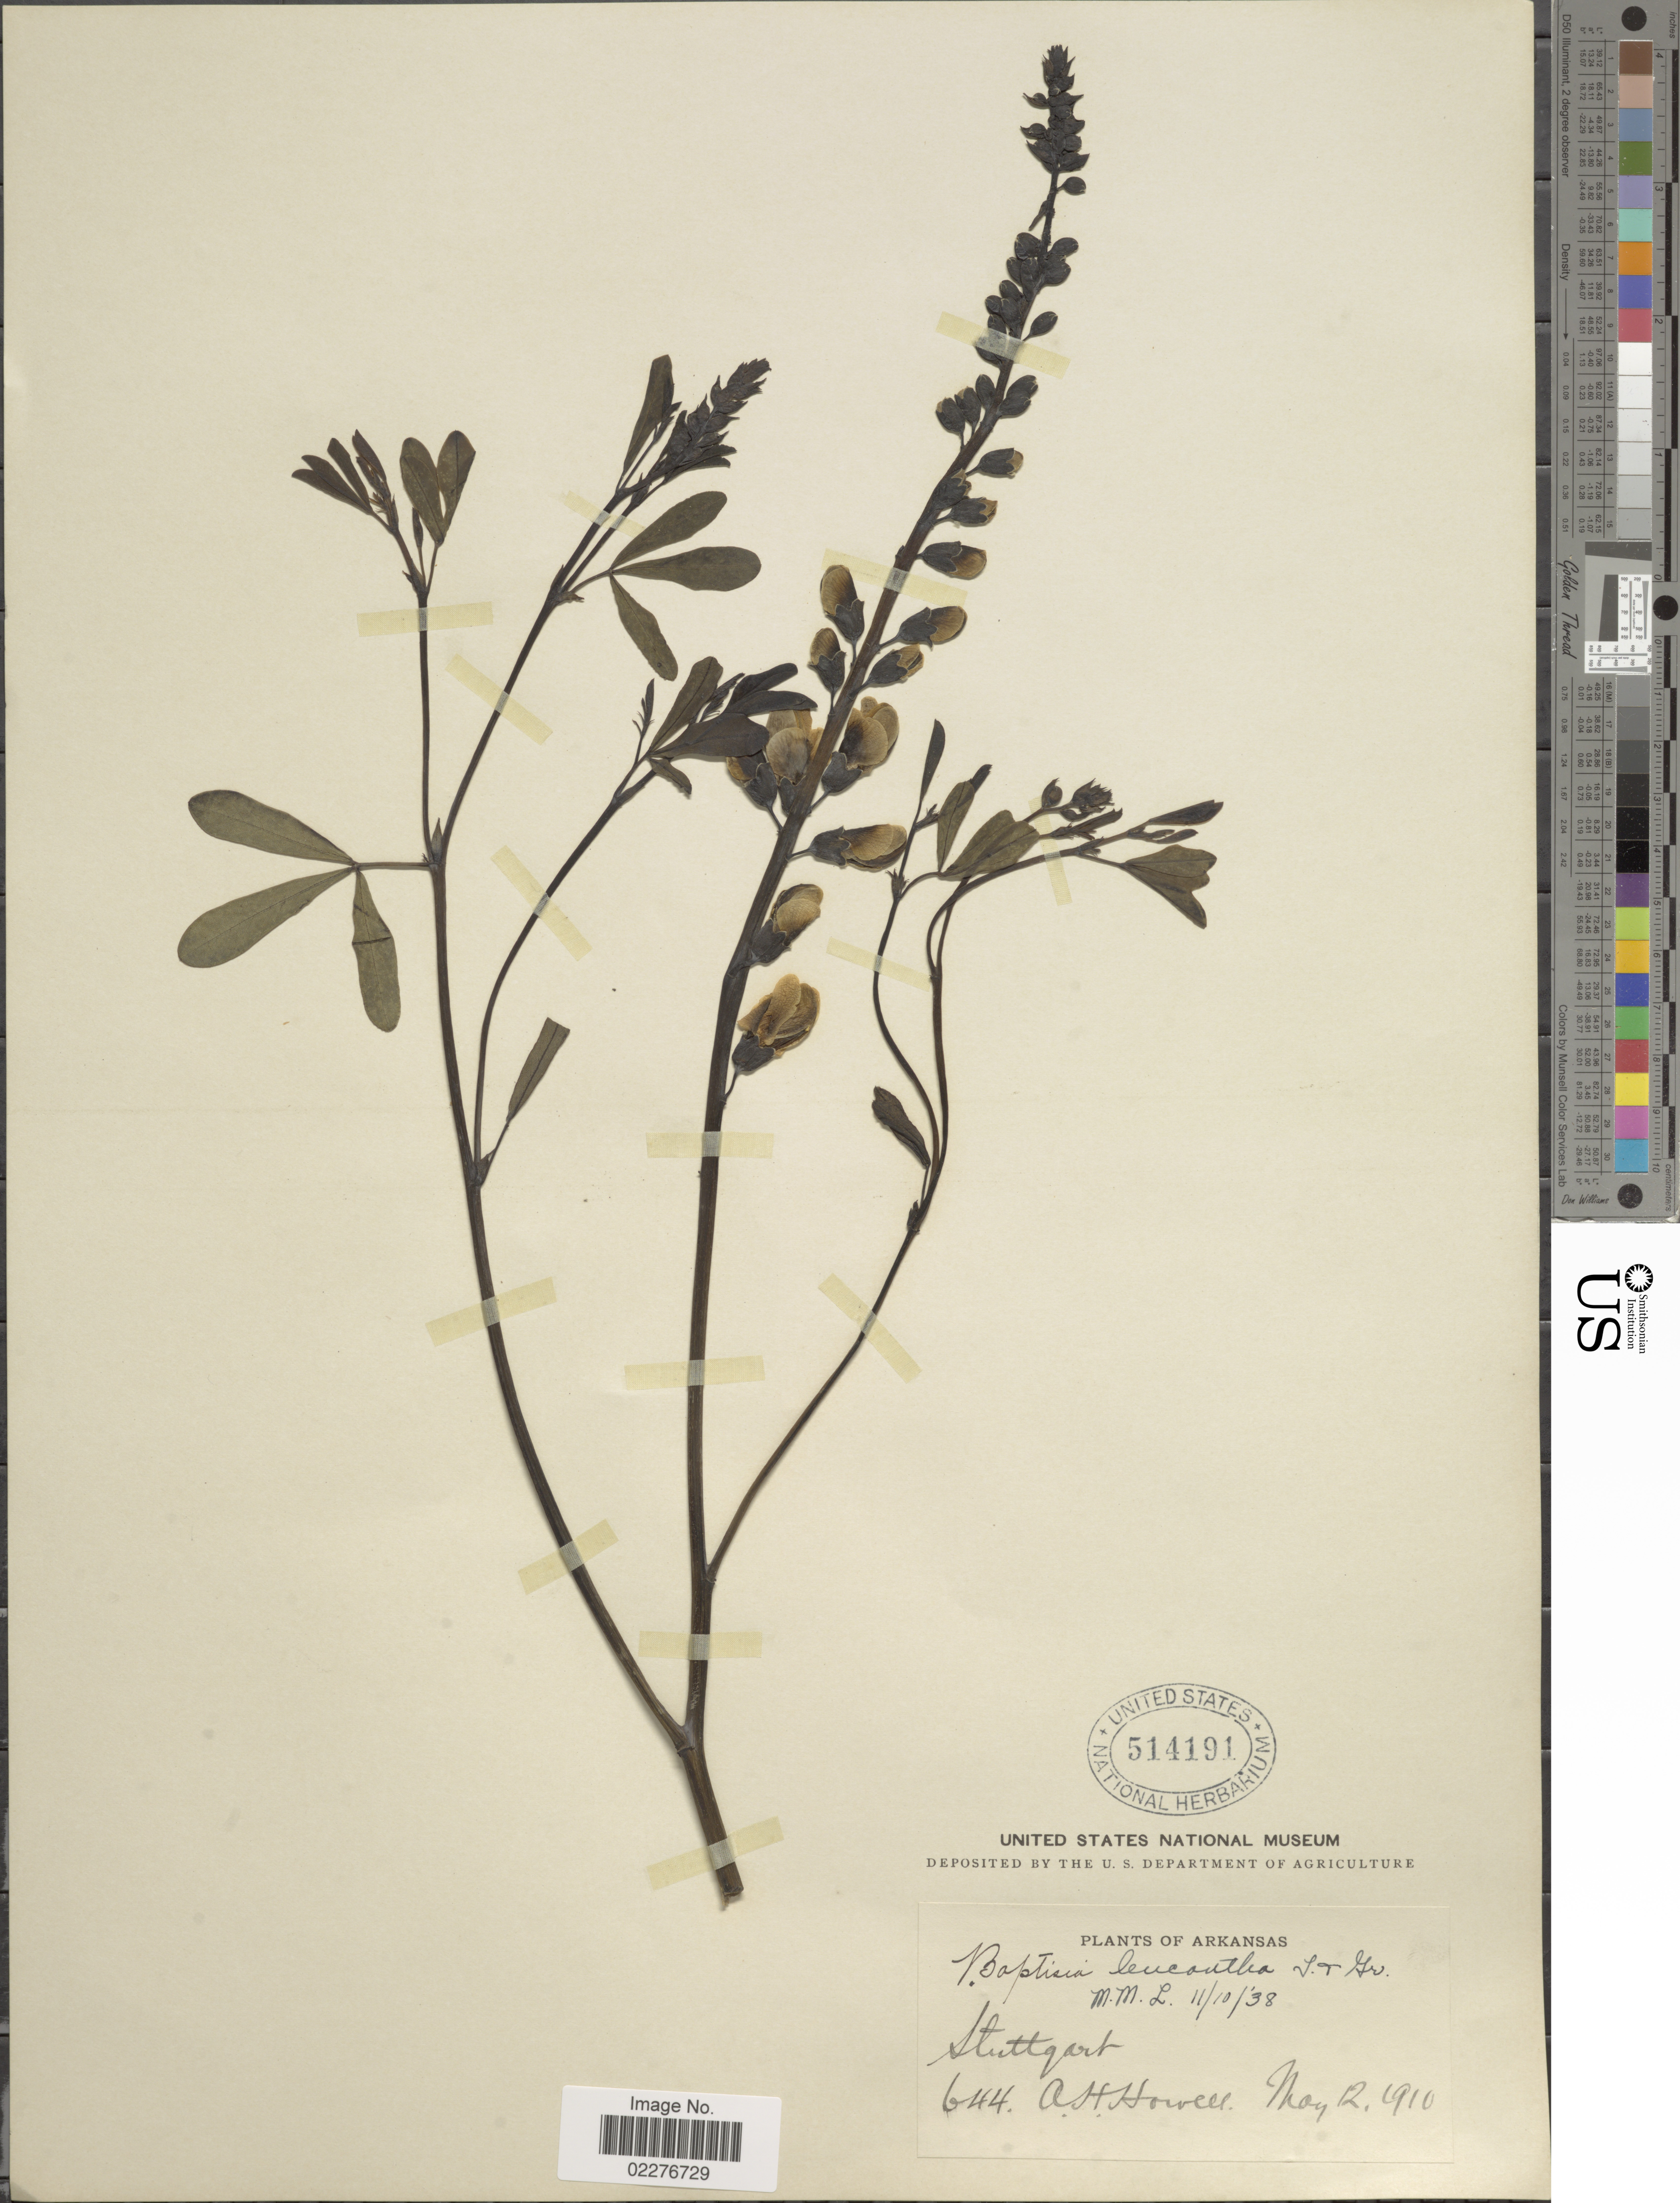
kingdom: Plantae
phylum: Tracheophyta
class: Magnoliopsida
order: Fabales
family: Fabaceae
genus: Baptisia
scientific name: Baptisia leucantha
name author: Torr. & A. Gray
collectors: A. Howell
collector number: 644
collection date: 1910-05-12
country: United States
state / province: Arkansas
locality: Stuttgart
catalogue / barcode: US 514191